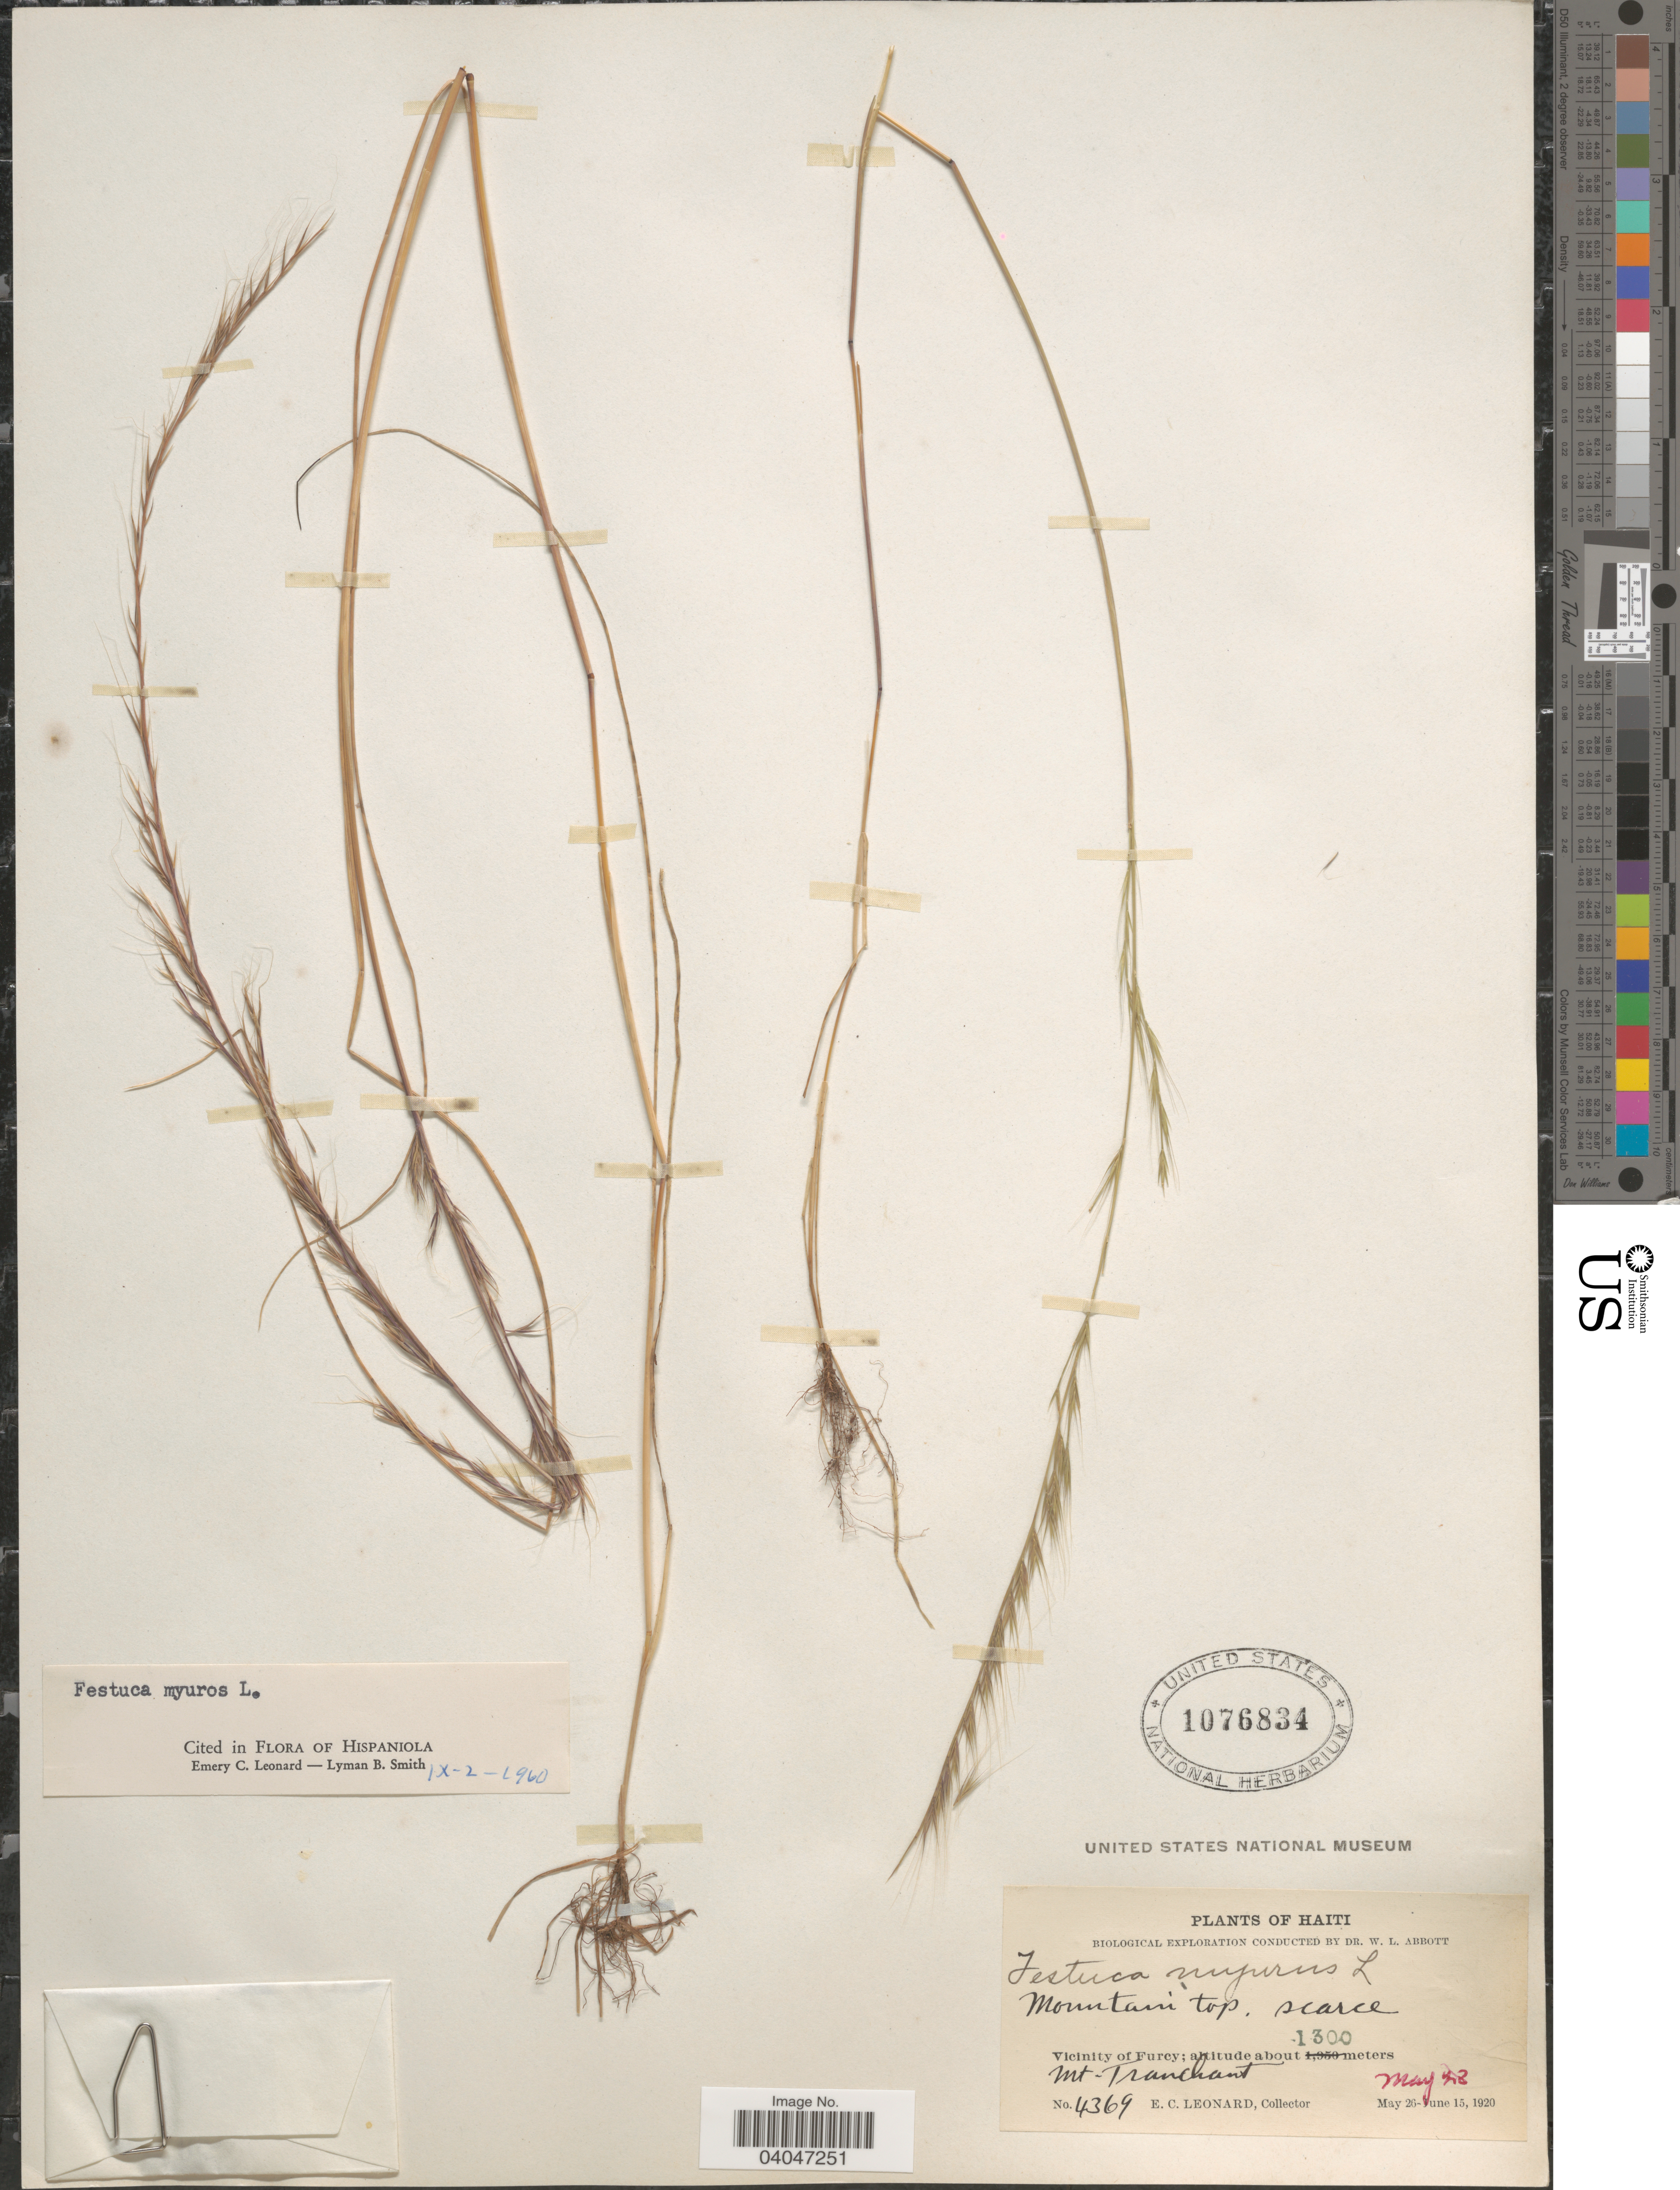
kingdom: Plantae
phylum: Tracheophyta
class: Liliopsida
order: Poales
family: Poaceae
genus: Festuca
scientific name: Festuca myuros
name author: L.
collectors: E. C. Leonard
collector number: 4369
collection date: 1920-05-28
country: Haiti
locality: Vicinity of Furcy. Mt. Tranchant.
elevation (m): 1300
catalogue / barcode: US 1076834